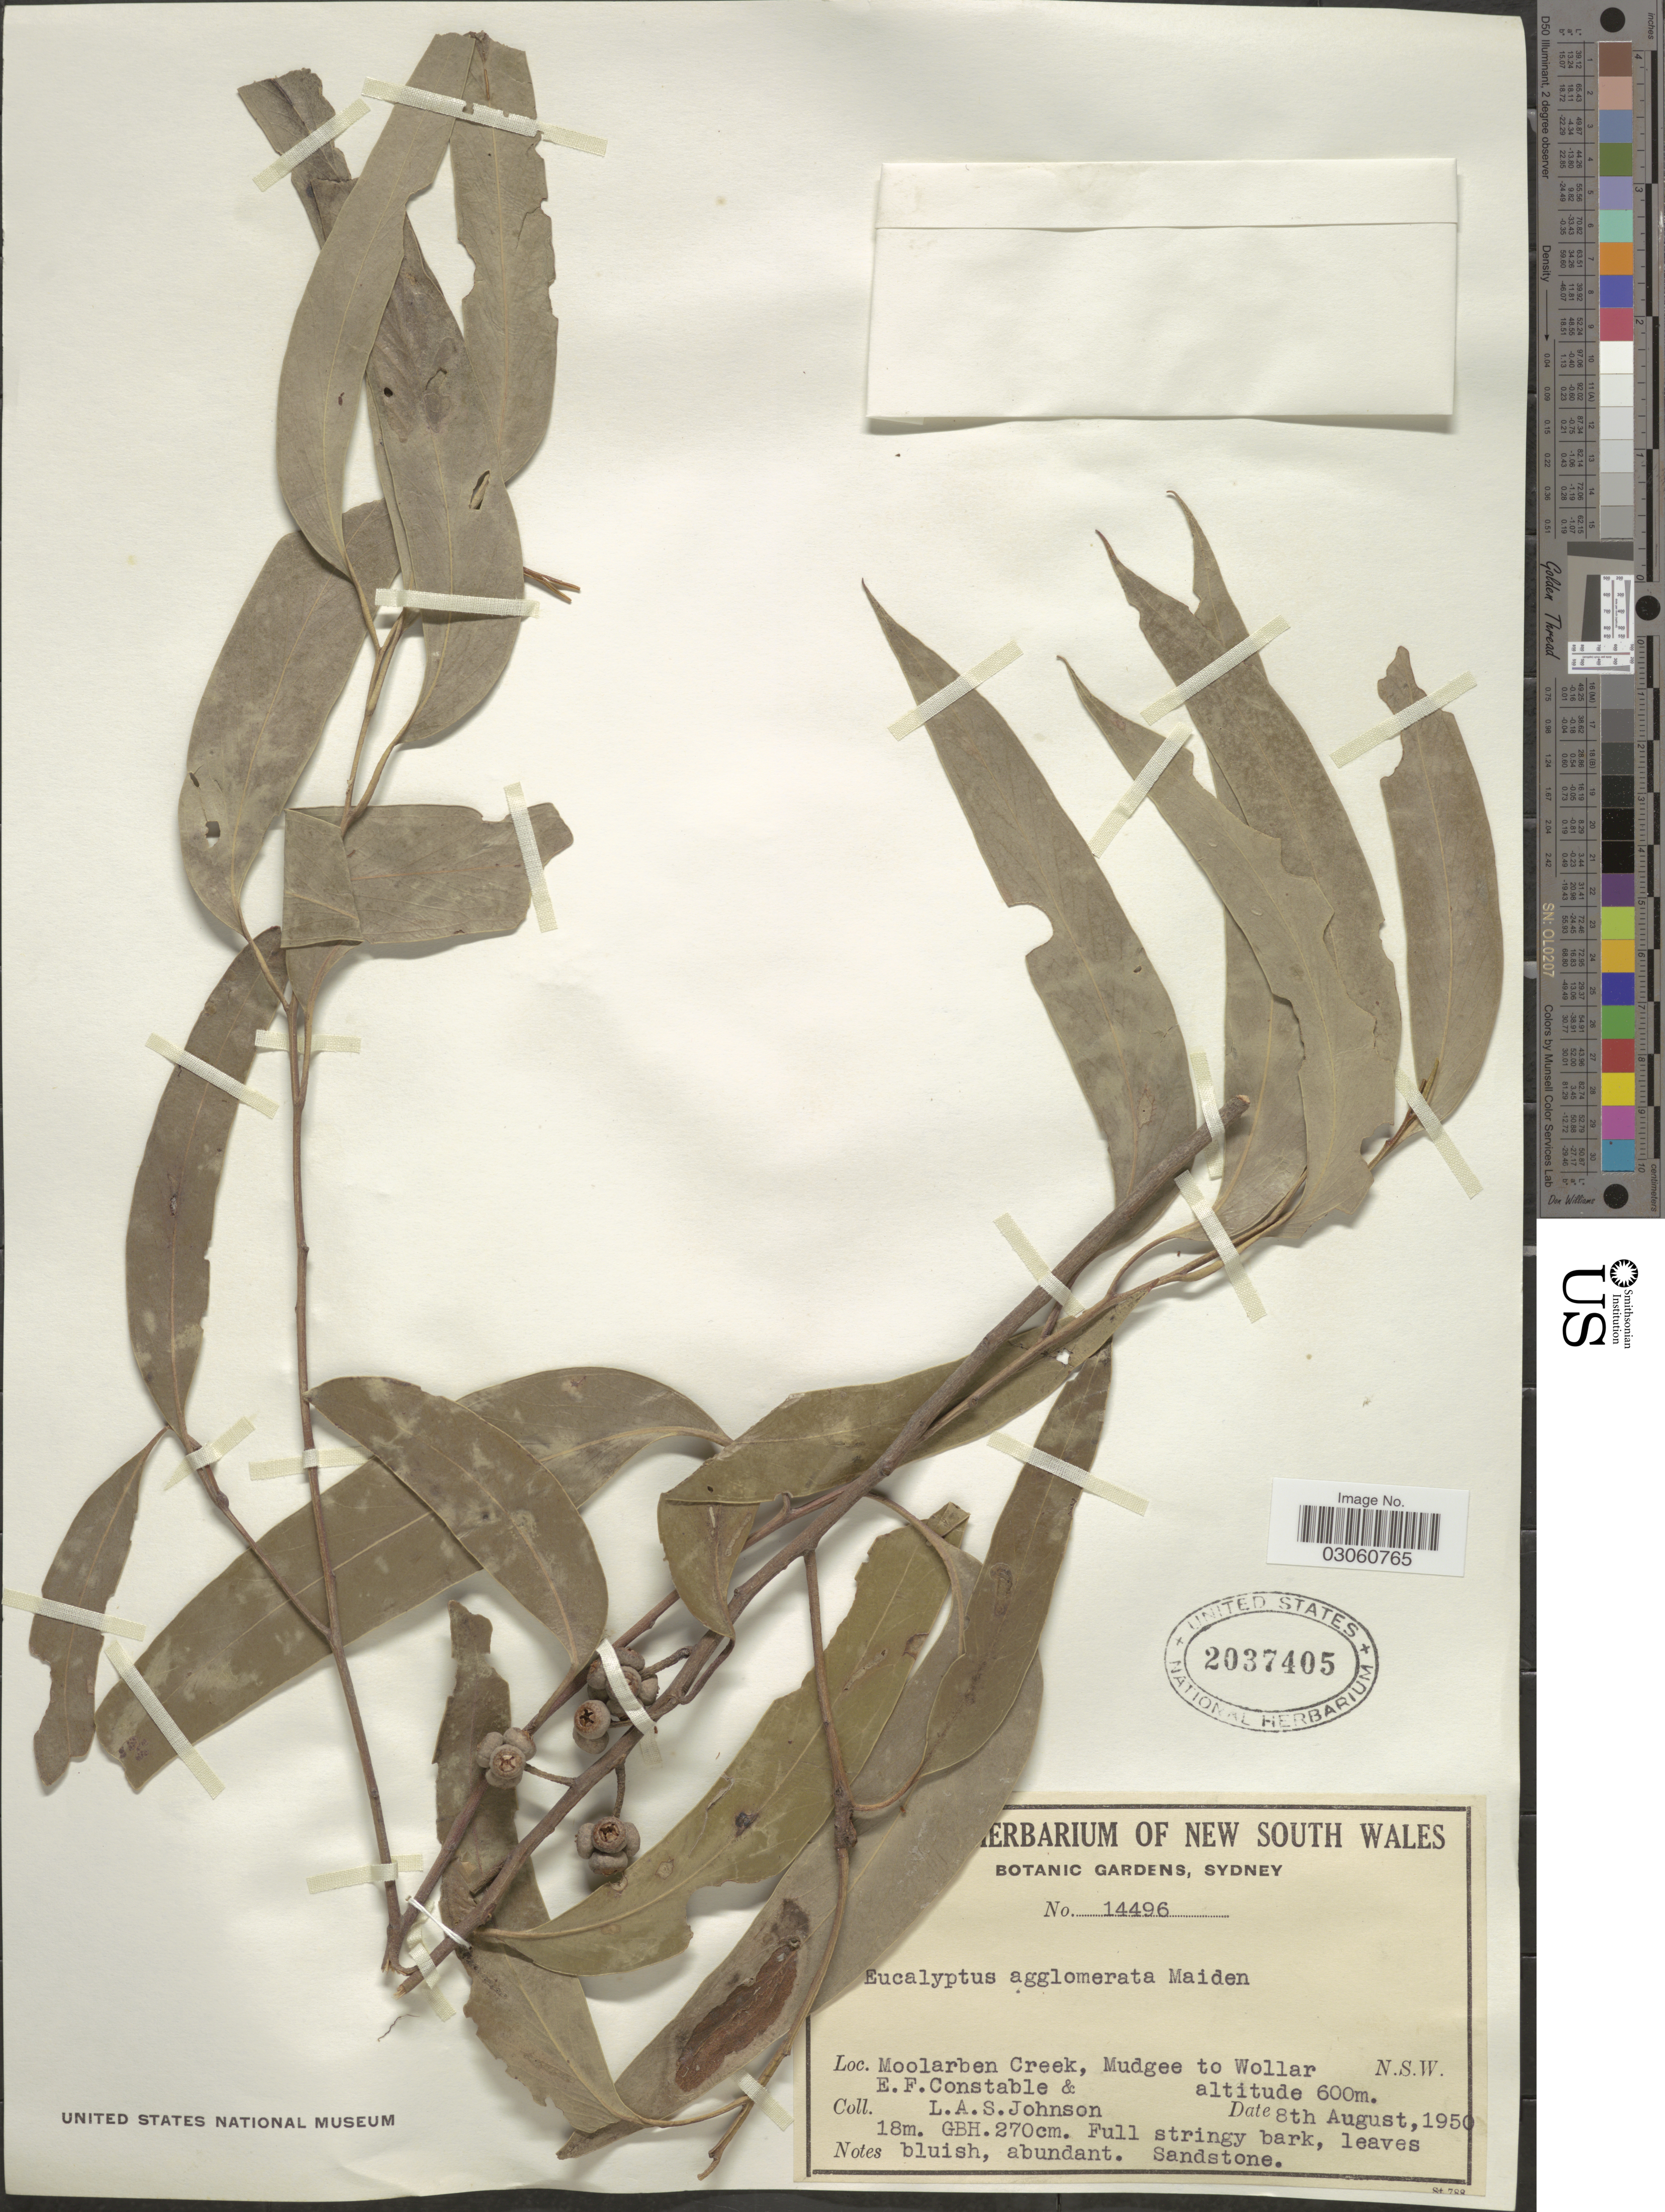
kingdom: Plantae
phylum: Tracheophyta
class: Magnoliopsida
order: Myrtales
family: Myrtaceae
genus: Eucalyptus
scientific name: Eucalyptus agglomerata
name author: Maiden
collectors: E. F. Constable & L. A. S. Johnson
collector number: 14496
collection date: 1950-08-08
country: Australia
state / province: New South Wales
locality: Moolarben Creek, Mudgee to Wollar.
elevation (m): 600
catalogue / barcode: US 2037405